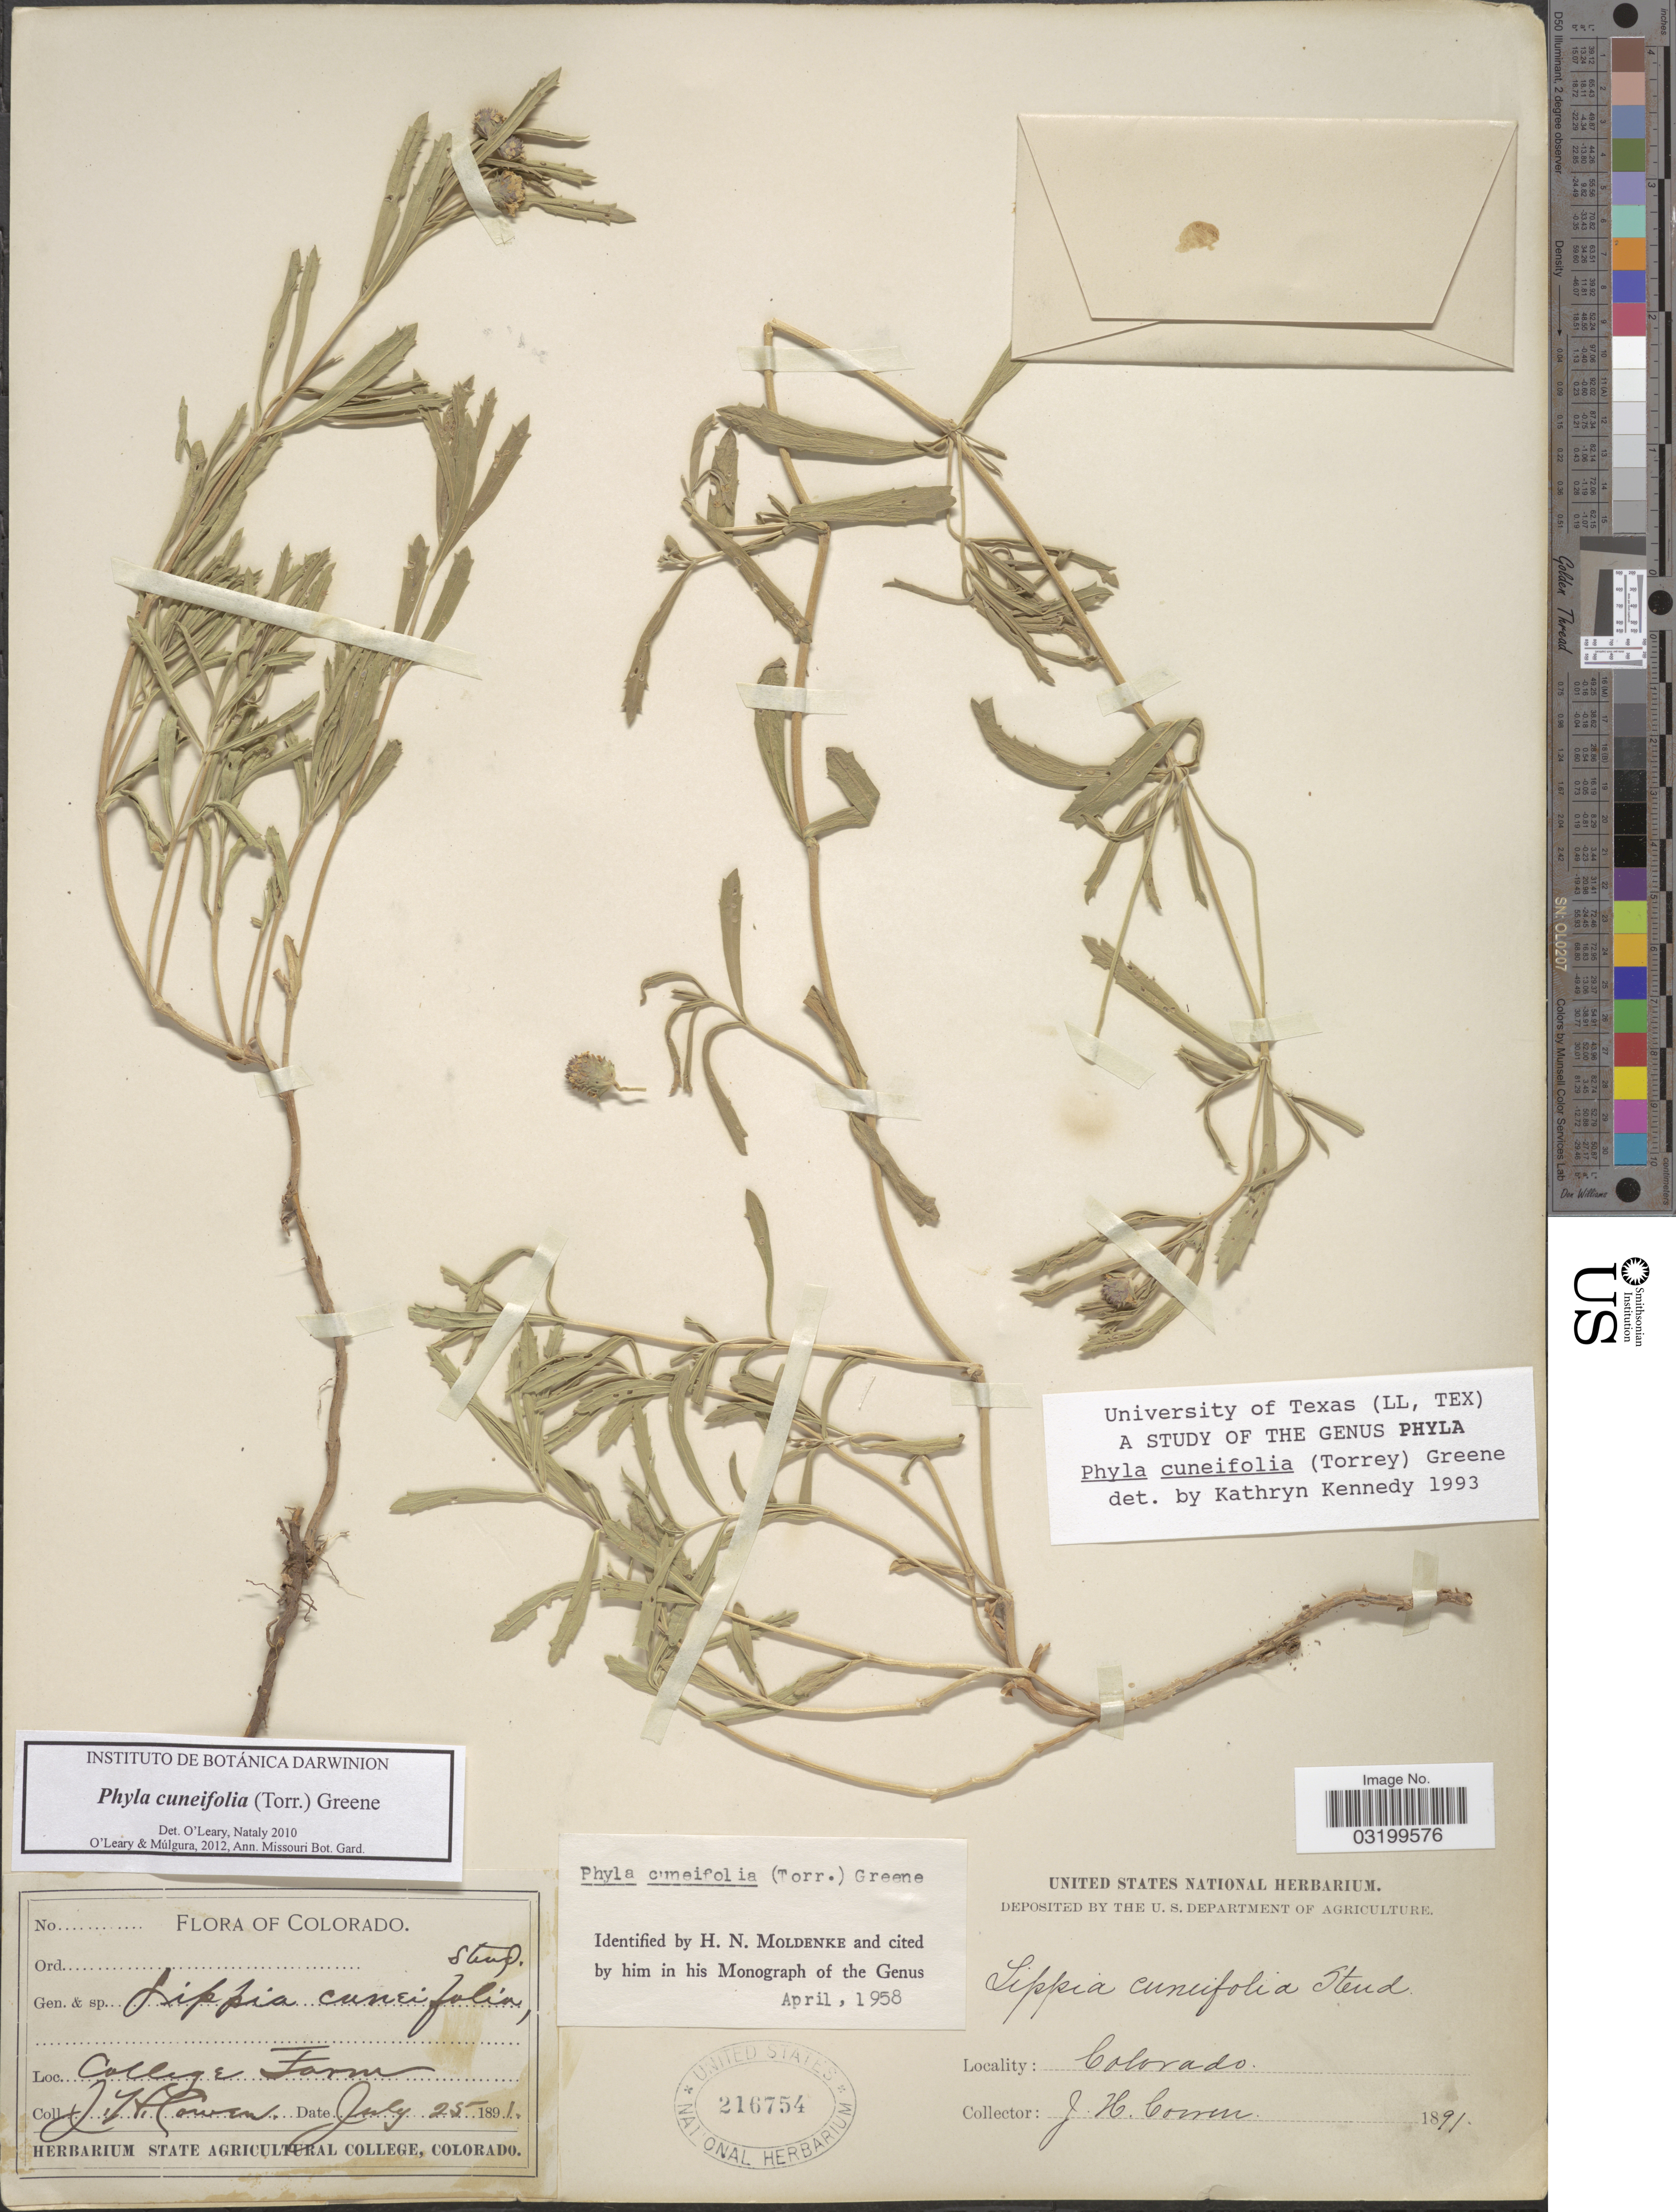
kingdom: Plantae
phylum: Tracheophyta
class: Magnoliopsida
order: Lamiales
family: Verbenaceae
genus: Phyla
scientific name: Phyla cuneifolia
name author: (Torr.) Greene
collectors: J. H. Cowen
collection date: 1891-07-25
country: United States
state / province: Colorado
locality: College Farm.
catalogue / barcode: US 216754